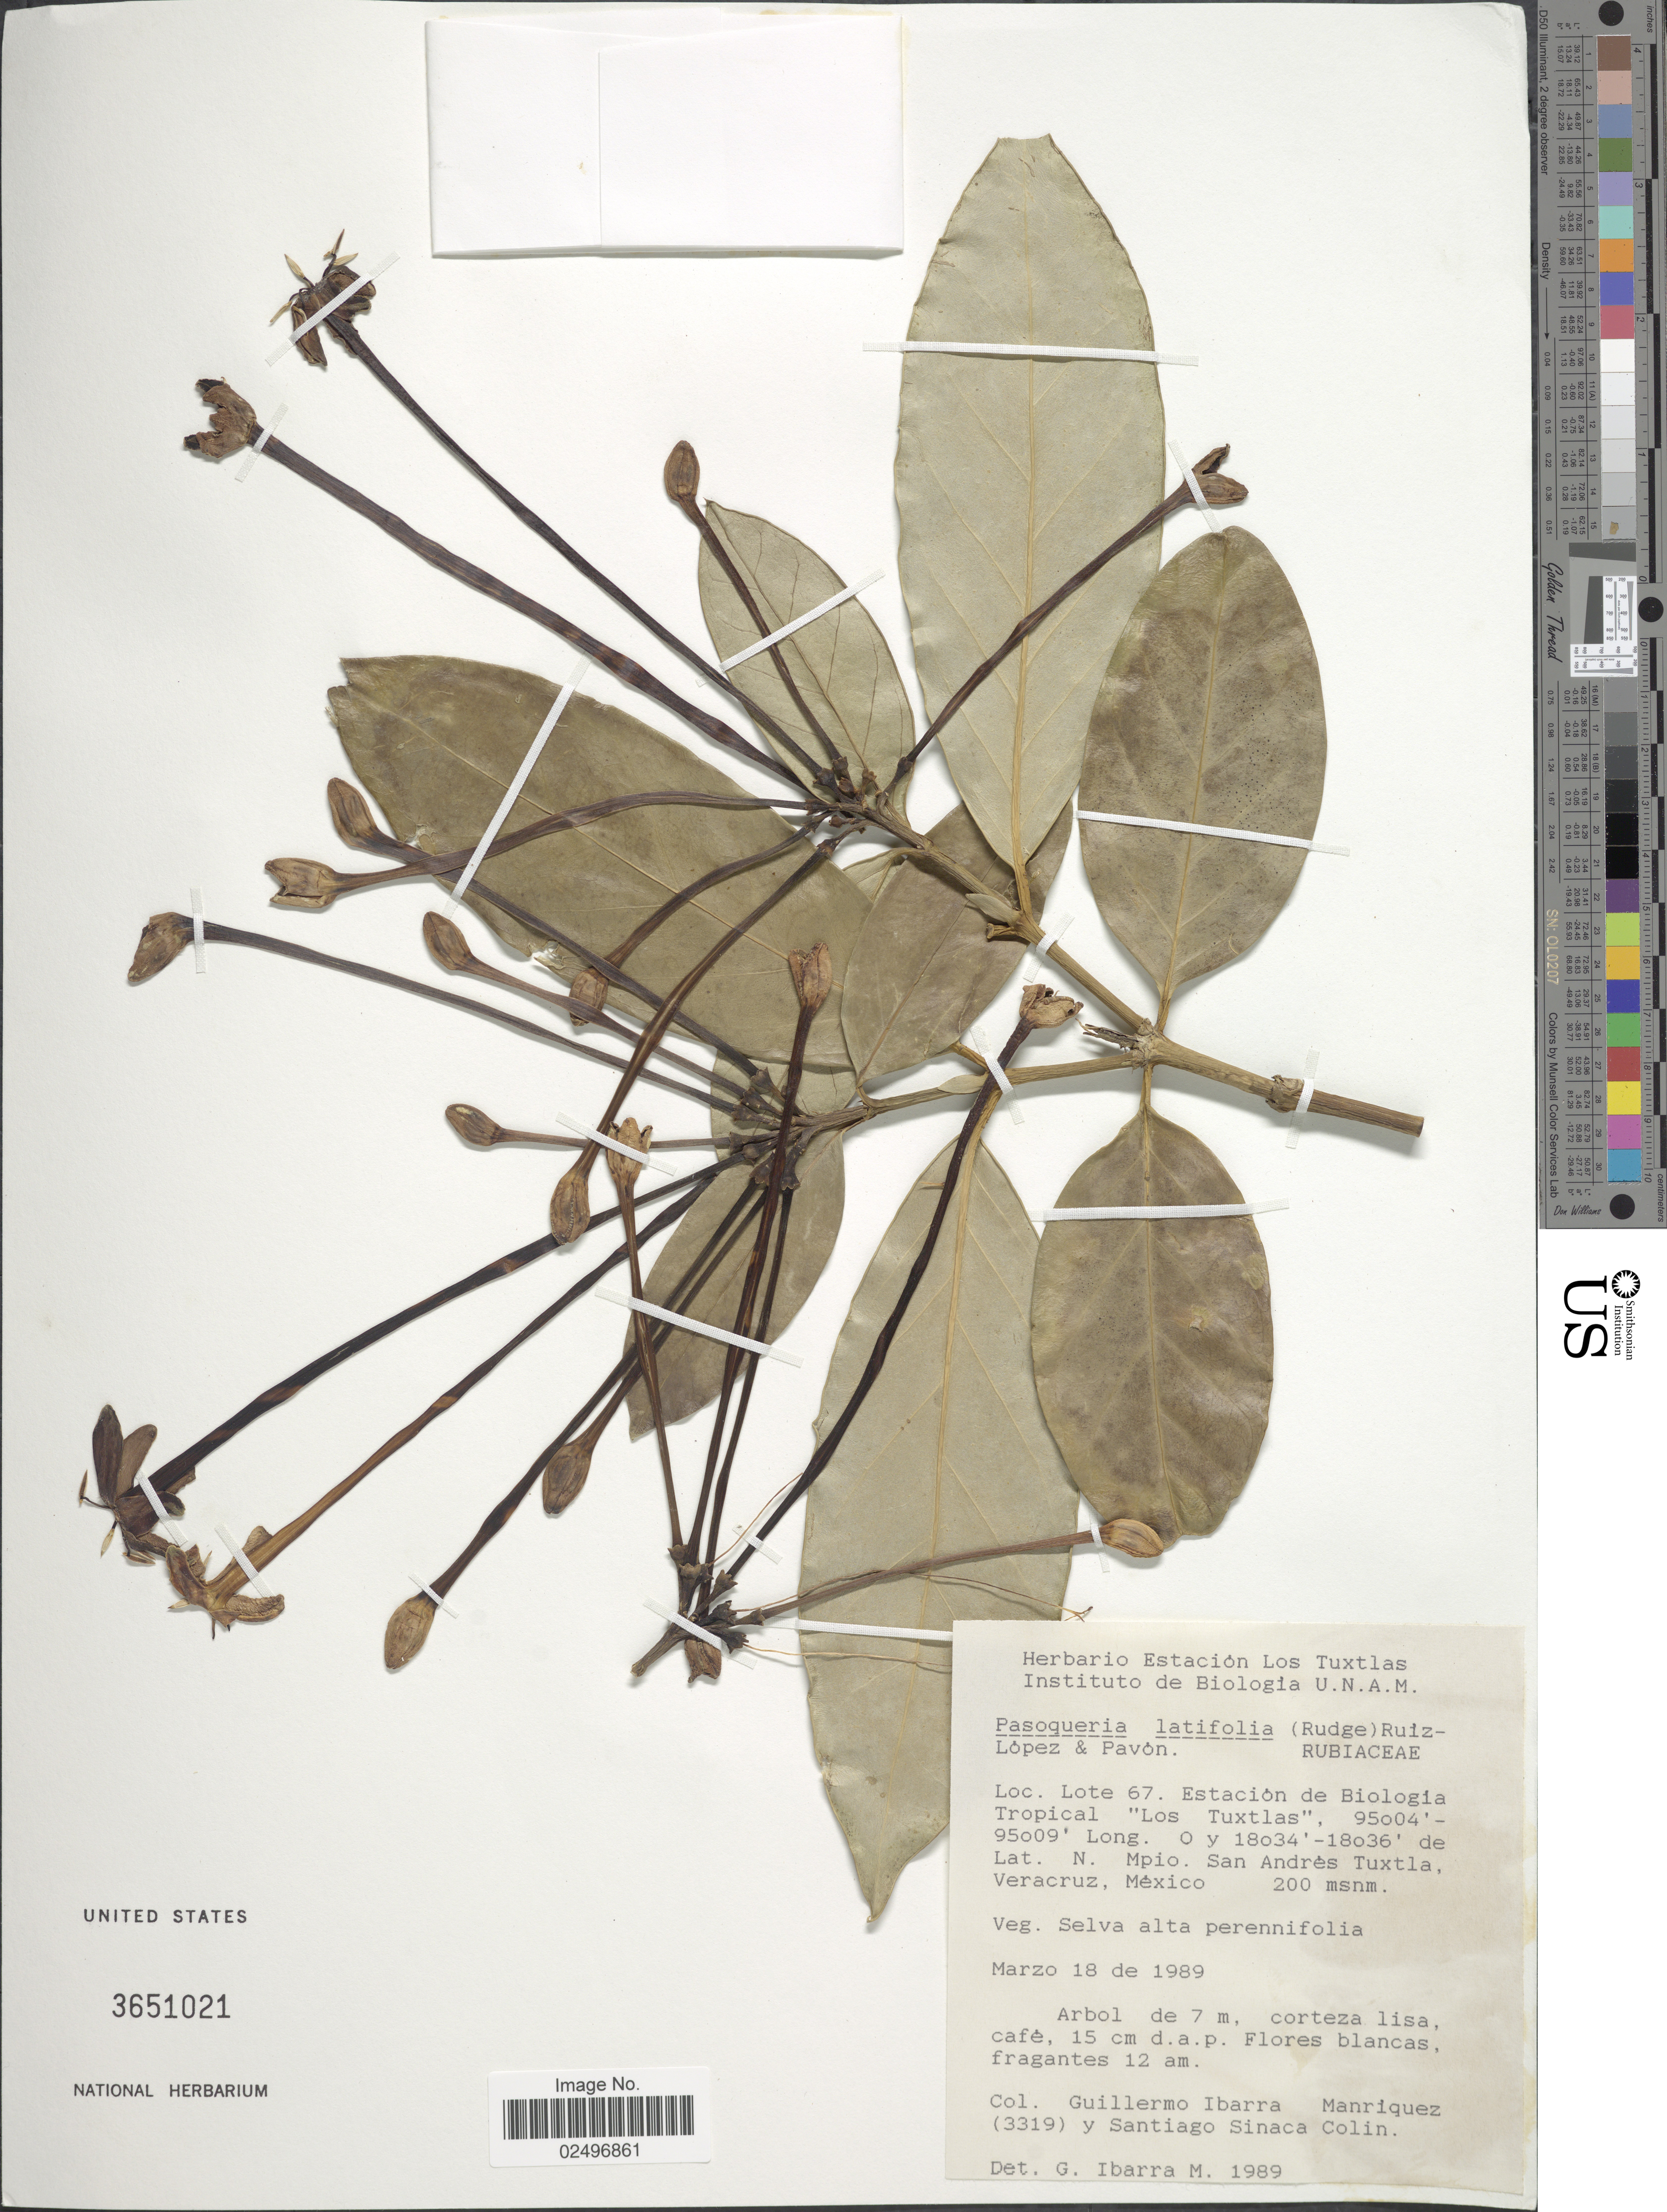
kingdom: Plantae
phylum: Tracheophyta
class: Magnoliopsida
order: Gentianales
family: Rubiaceae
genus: Posoqueria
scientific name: Posoqueria latifolia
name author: (Rudge) Roem. & Schult.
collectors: G. Ibarra M. & S. Sinaca-Colin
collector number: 3319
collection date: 1989-03-18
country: Mexico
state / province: Veracruz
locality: Lote 67. Estación de Biologia Tropical 'Los Tuxtlas', Mio San Andrés Tuxtla, Veracruz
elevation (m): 200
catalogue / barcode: US 3651021